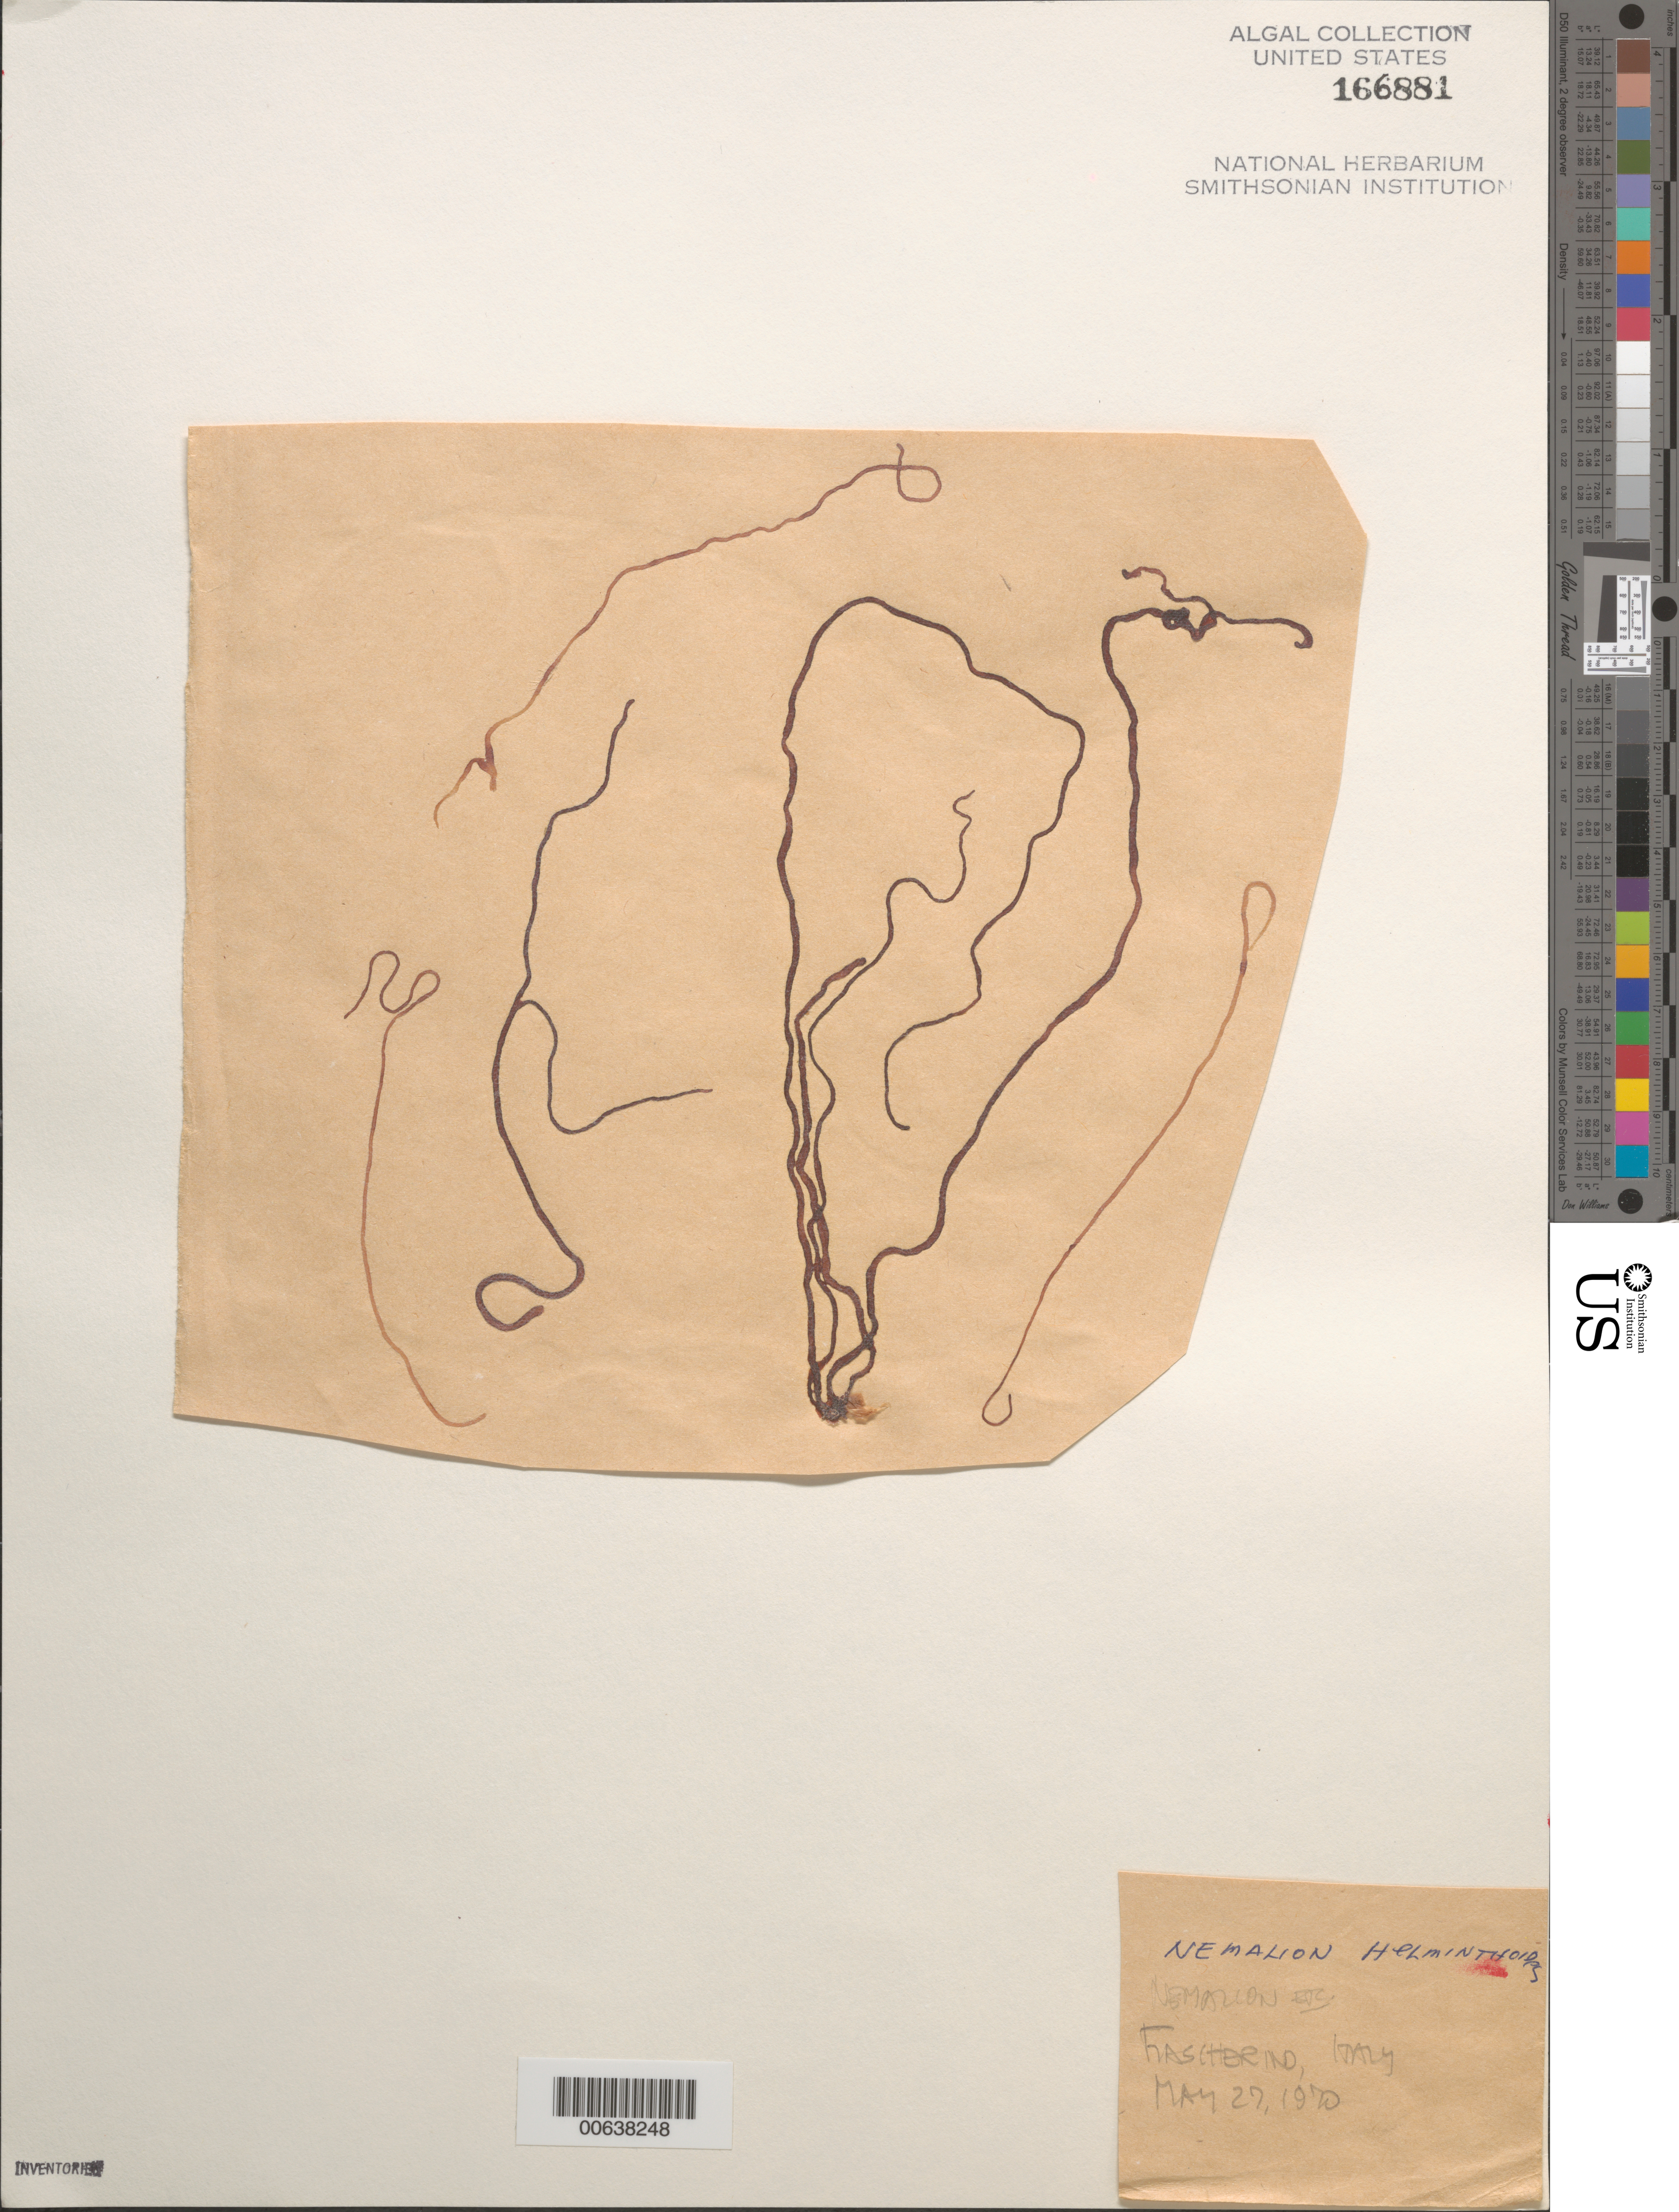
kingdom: Plantae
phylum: Rhodophyta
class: Florideophyceae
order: Nemaliales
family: Nemaliaceae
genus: Nemalion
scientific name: Nemalion multifidum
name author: (Lyngb.) Chauvin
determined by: Algae name updating Project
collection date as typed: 27 May 1970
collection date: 1970-05-27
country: Italy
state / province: Liguria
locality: Fiascherino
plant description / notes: Argentine Antarctic Expedition, 1957-1958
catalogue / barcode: US 166881